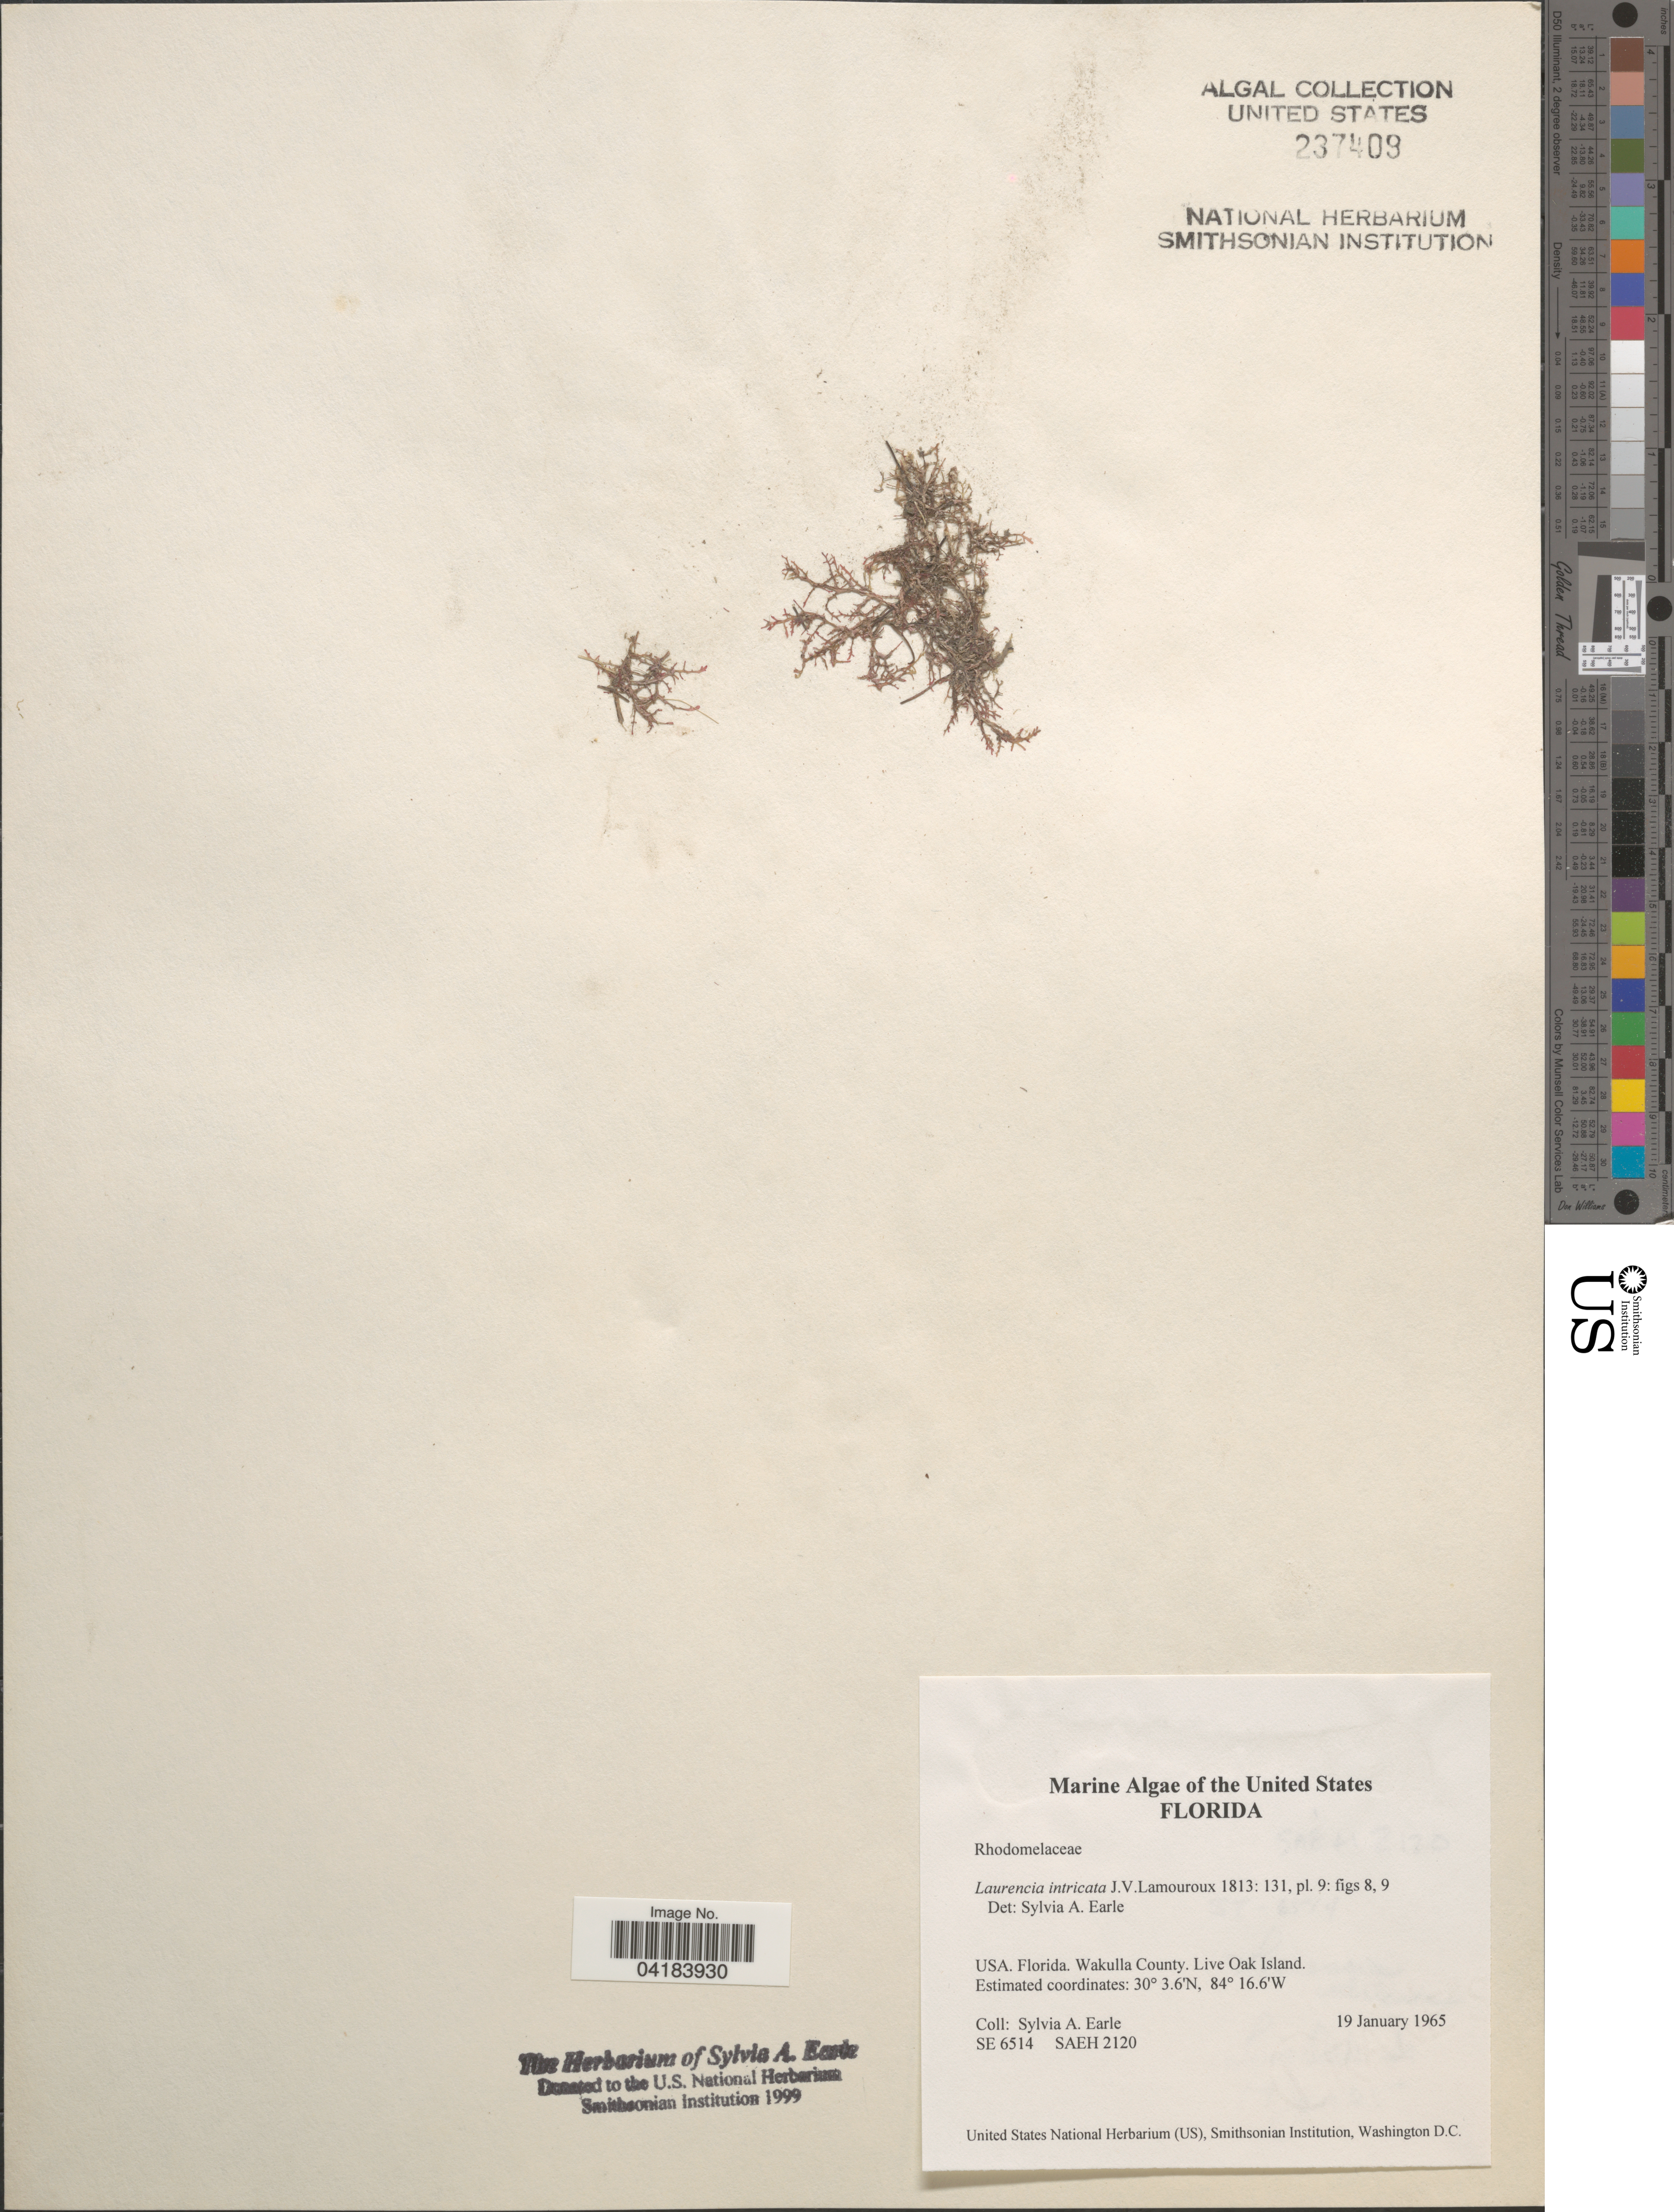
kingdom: Plantae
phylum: Rhodophyta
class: Florideophyceae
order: Ceramiales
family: Rhodomelaceae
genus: Laurencia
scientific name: Laurencia intricata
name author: J.V.Lamouroux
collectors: S. A. Earle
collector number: SE6514/SAEH2120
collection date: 1965-01-19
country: United States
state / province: Florida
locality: Wakulla County. Live Oak Island.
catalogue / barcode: US 237409